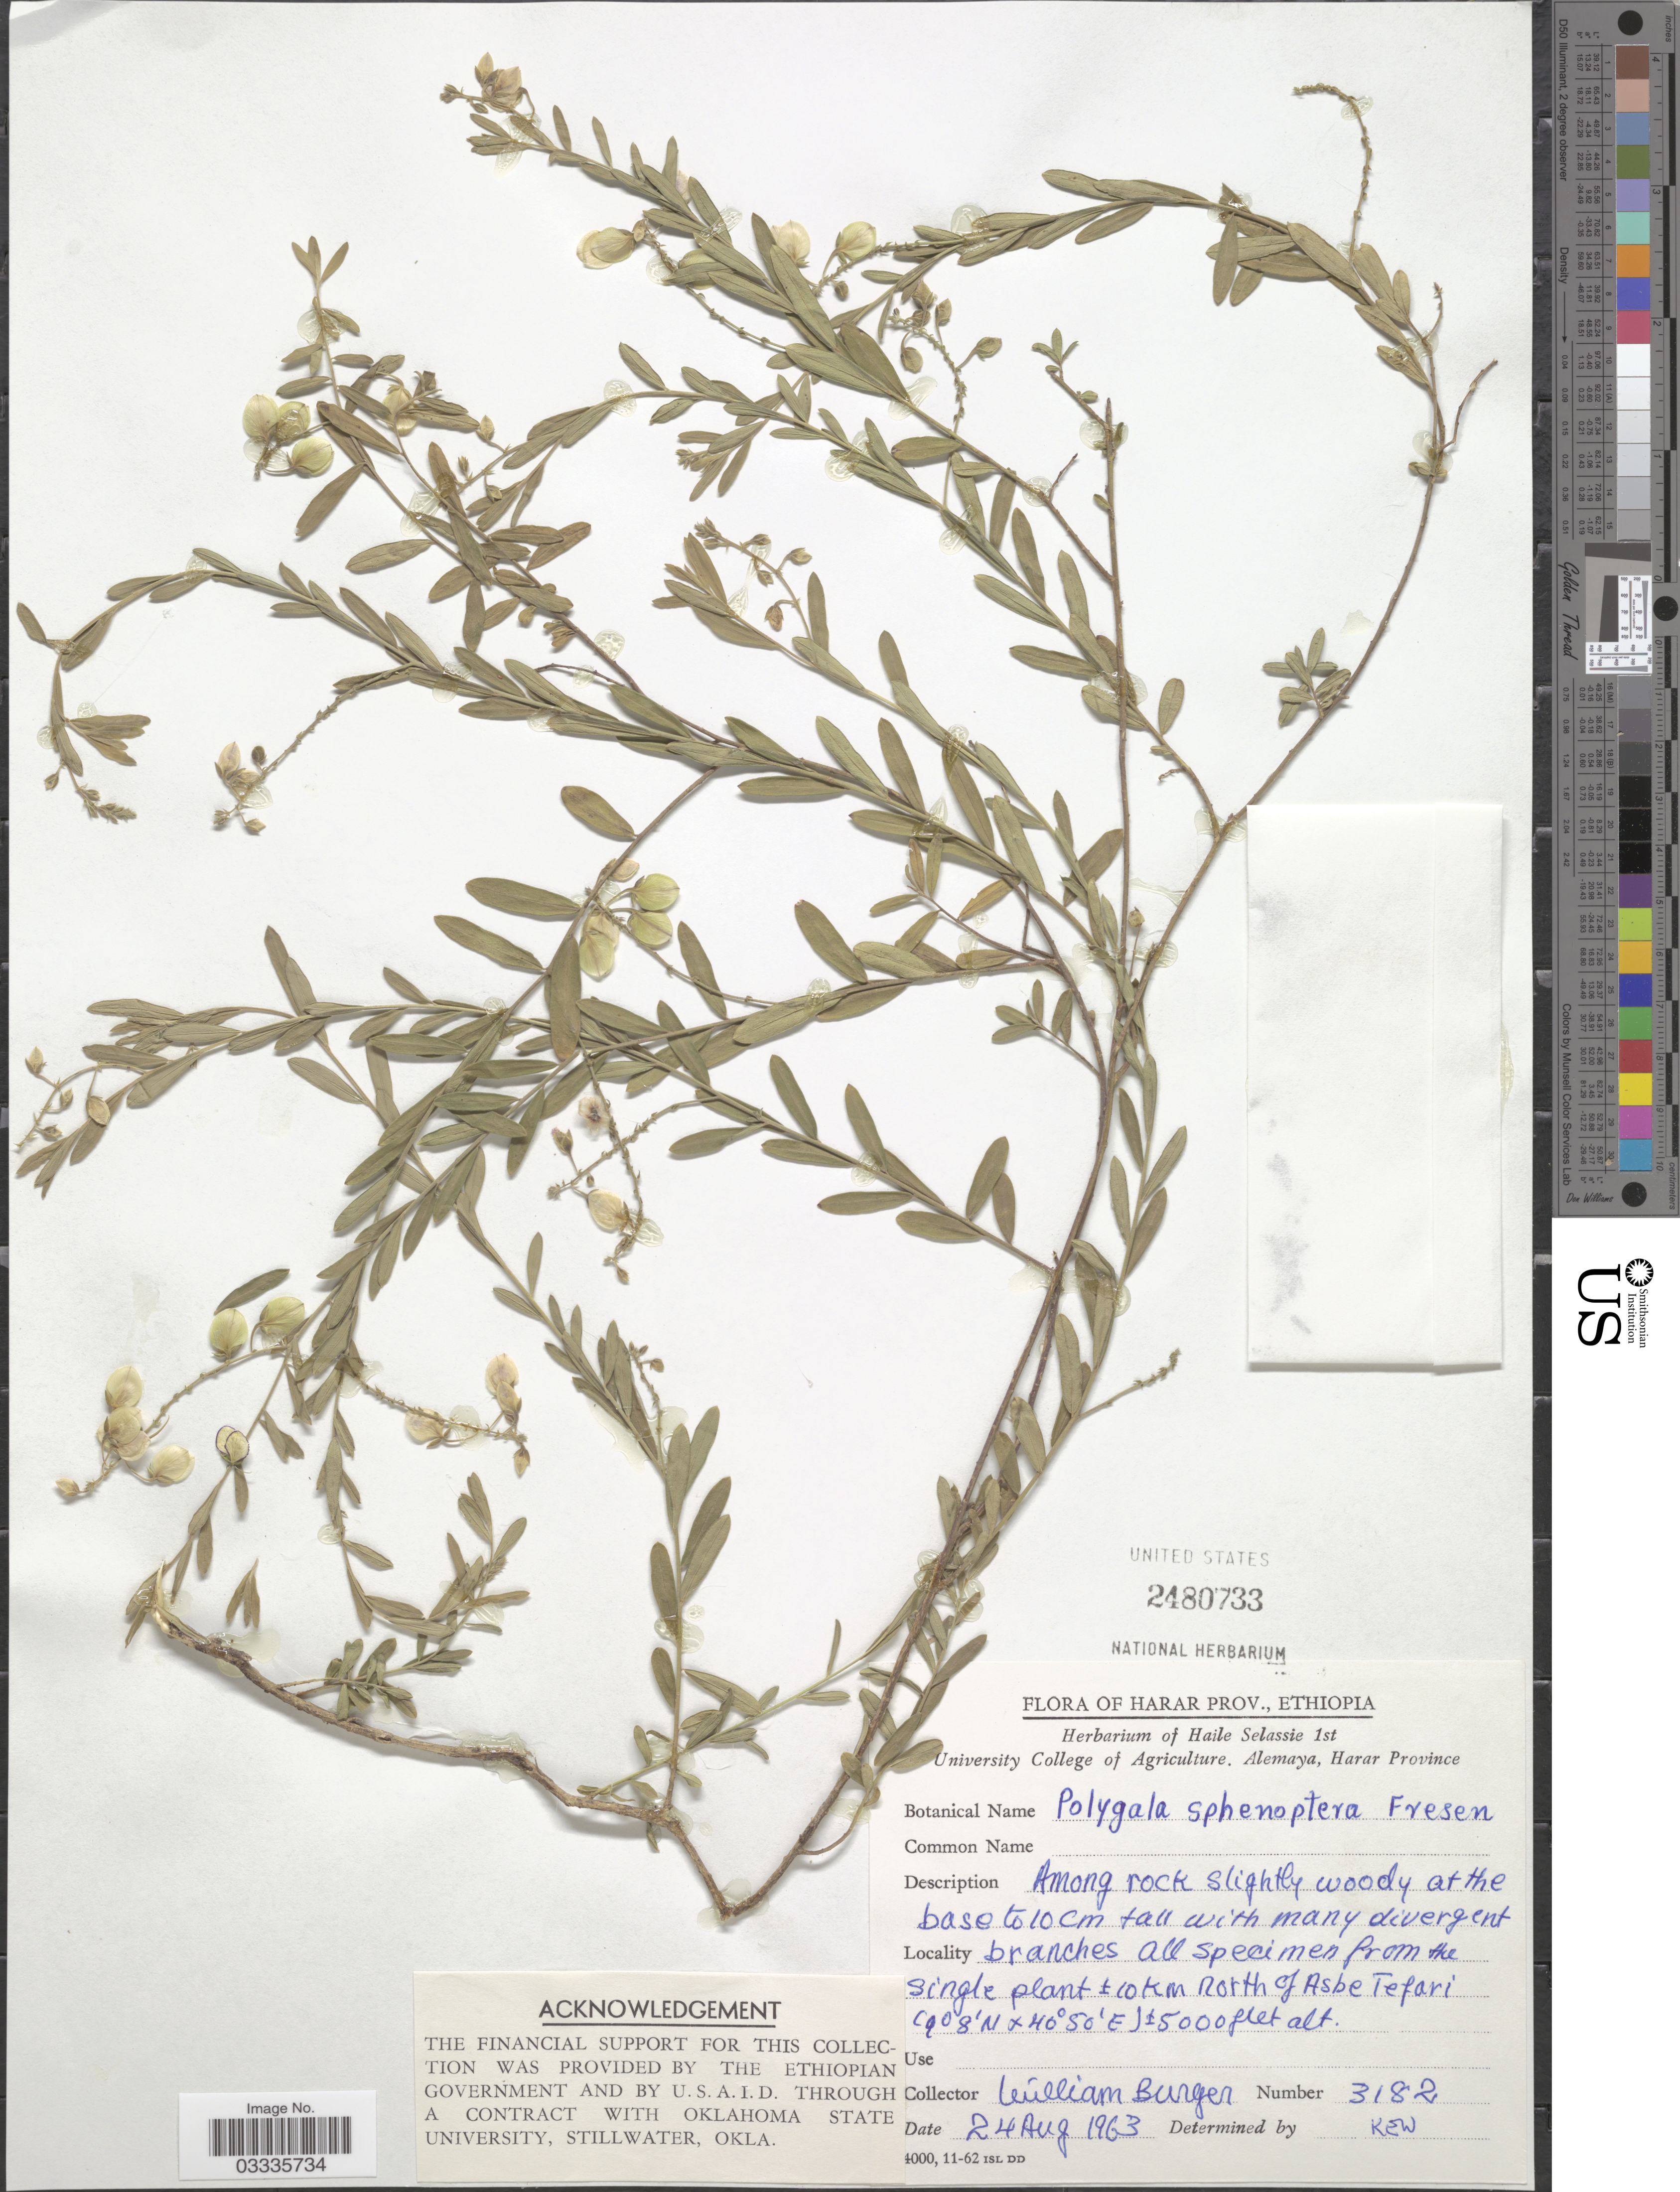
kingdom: Plantae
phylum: Tracheophyta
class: Magnoliopsida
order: Fabales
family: Polygalaceae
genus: Polygala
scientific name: Polygala sphenoptera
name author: Fresen.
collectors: W. Burger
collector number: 3182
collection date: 1963-08-24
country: Ethiopia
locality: Harar Prov. ± 10 km north of Asbe Tefari.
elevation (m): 1524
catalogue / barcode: US 2480733